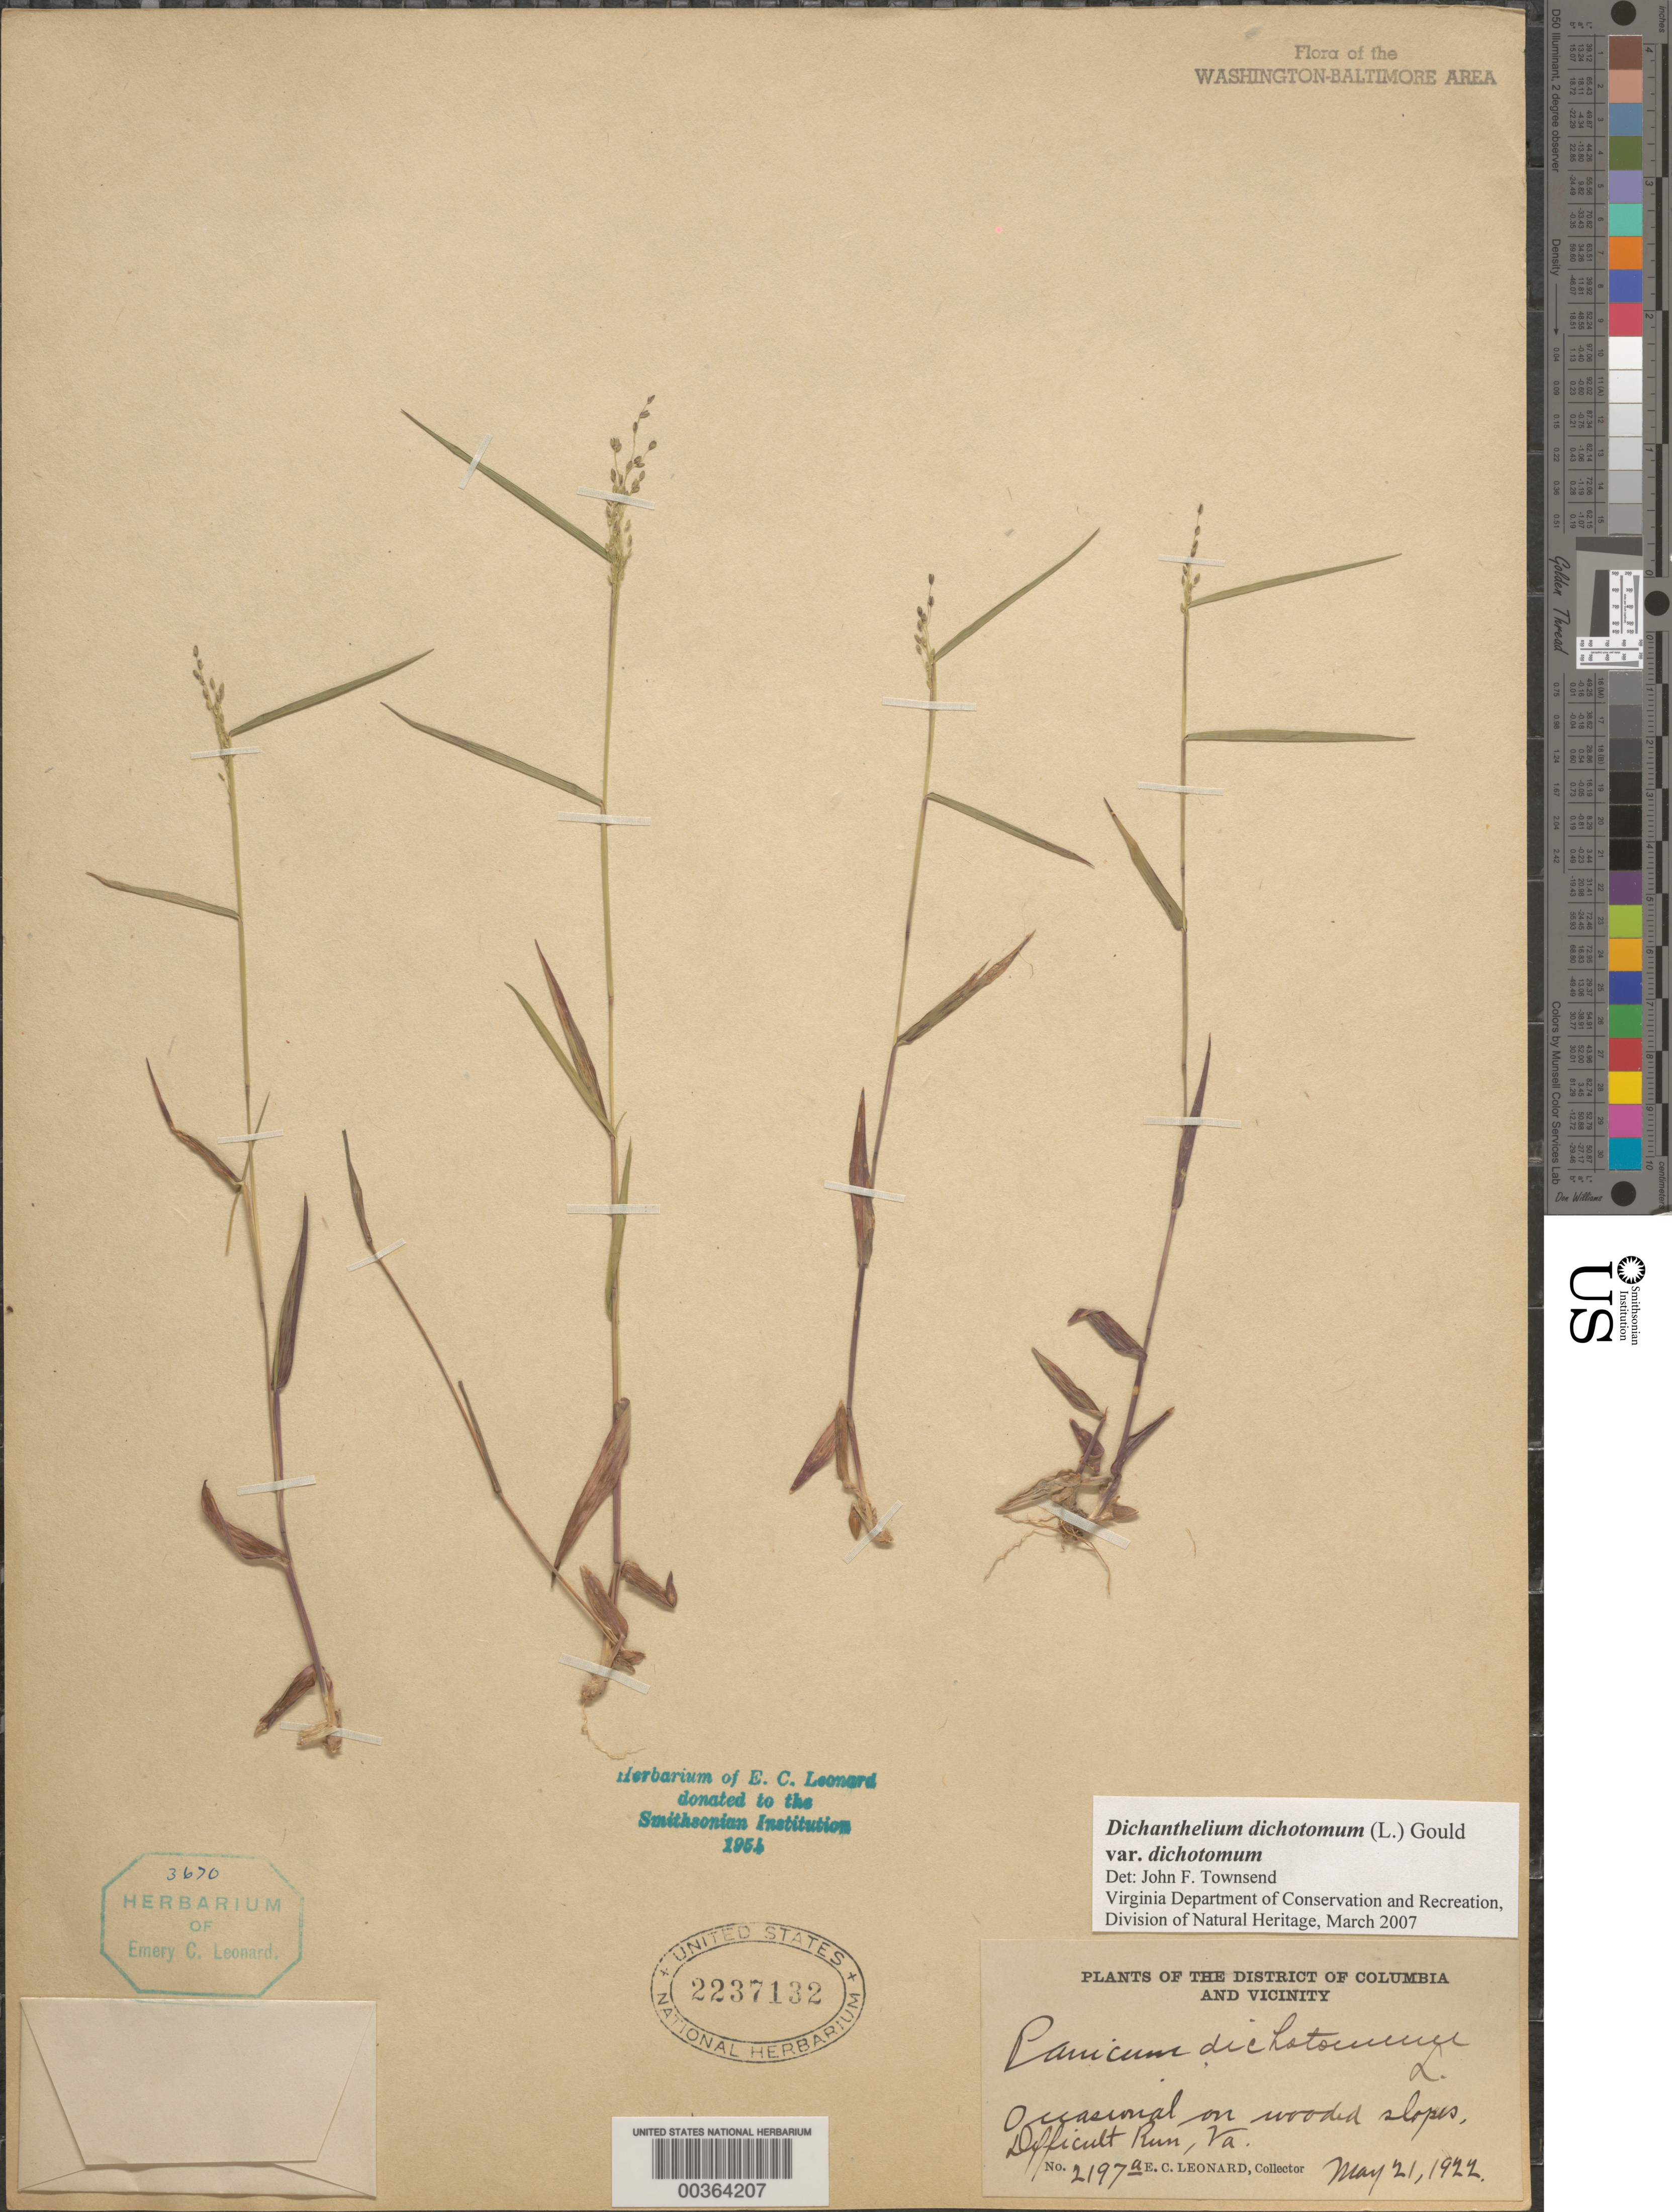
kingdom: Plantae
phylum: Tracheophyta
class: Liliopsida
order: Poales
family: Poaceae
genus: Dichanthelium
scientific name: Dichanthelium dichotomum var. dichotomum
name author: (L.) Gould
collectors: E. C. Leonard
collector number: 2197A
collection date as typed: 21 May 1922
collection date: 1922-05-21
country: United States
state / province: Virginia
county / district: Fairfax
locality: Difficult Run C. and O. Canal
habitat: On wooded slopes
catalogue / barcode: US 2237132